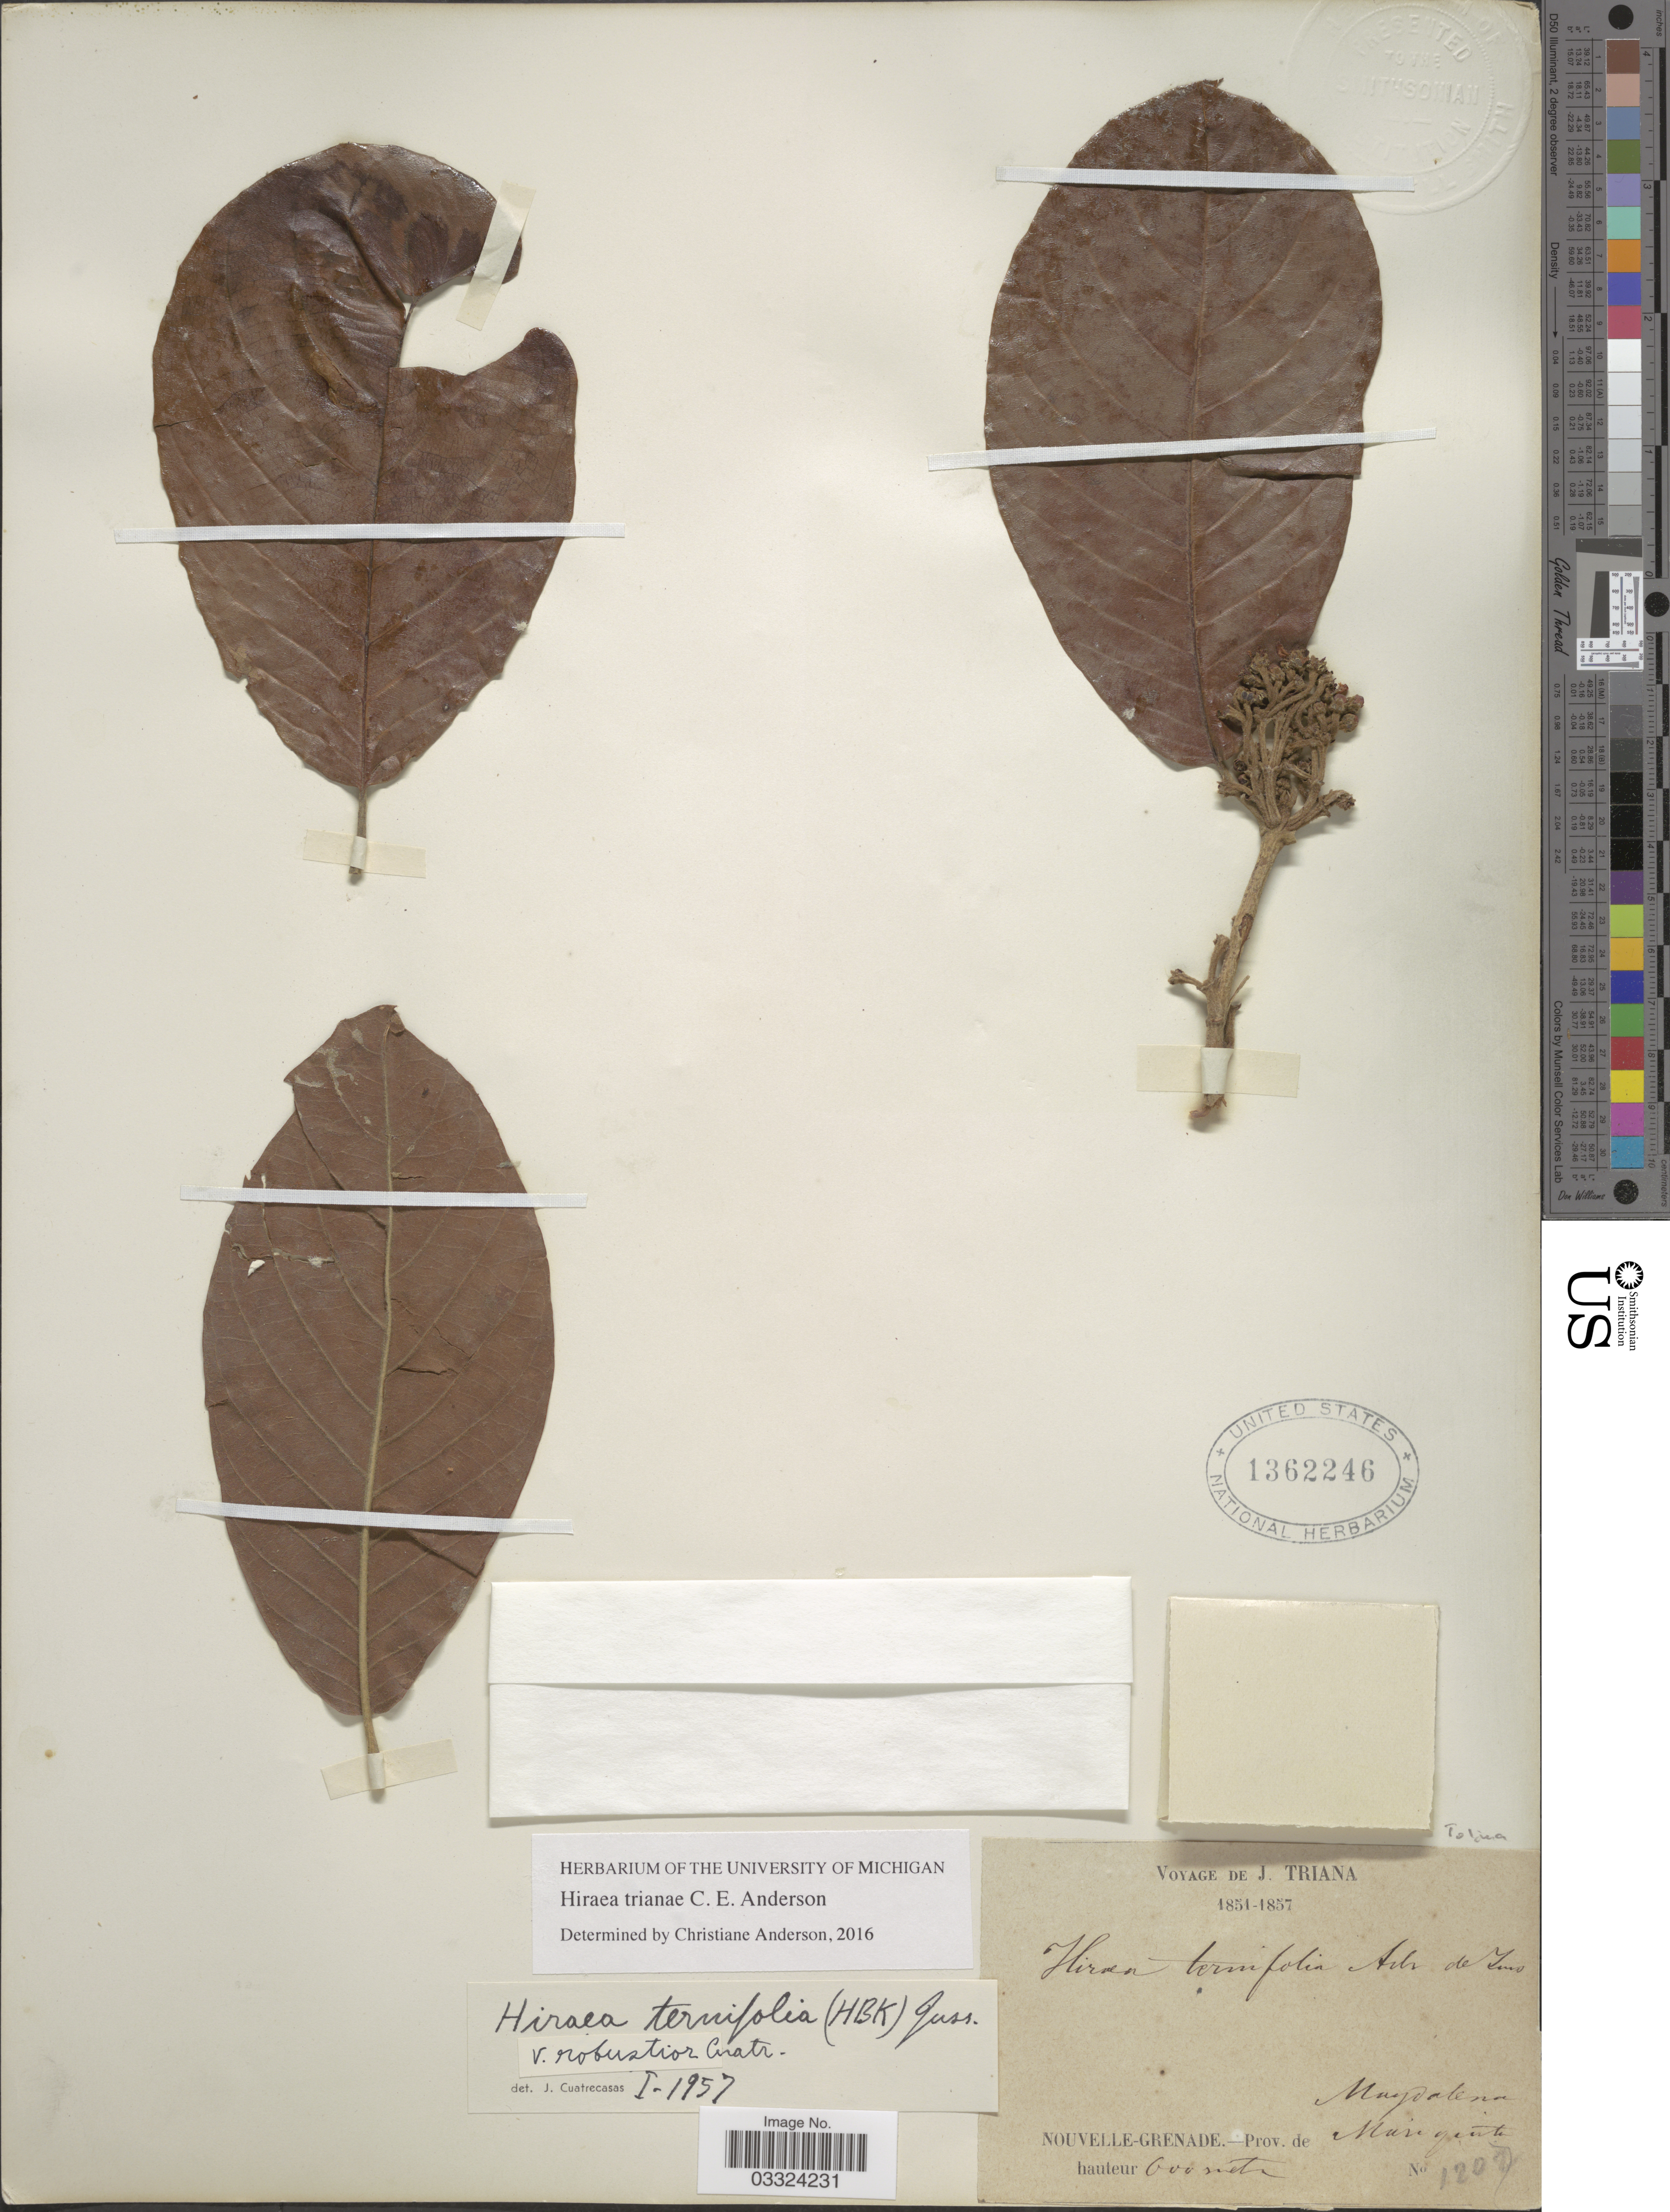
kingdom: Plantae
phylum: Tracheophyta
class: Magnoliopsida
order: Malpighiales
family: Malpighiaceae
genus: Hiraea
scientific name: Hiraea trianae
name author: C.E. Anderson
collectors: J. Triana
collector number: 1202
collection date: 1851/1857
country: Colombia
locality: Magdalena. Nouvelle-Grenade. - Prov. de Mariquita.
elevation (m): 600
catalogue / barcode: US 1362246